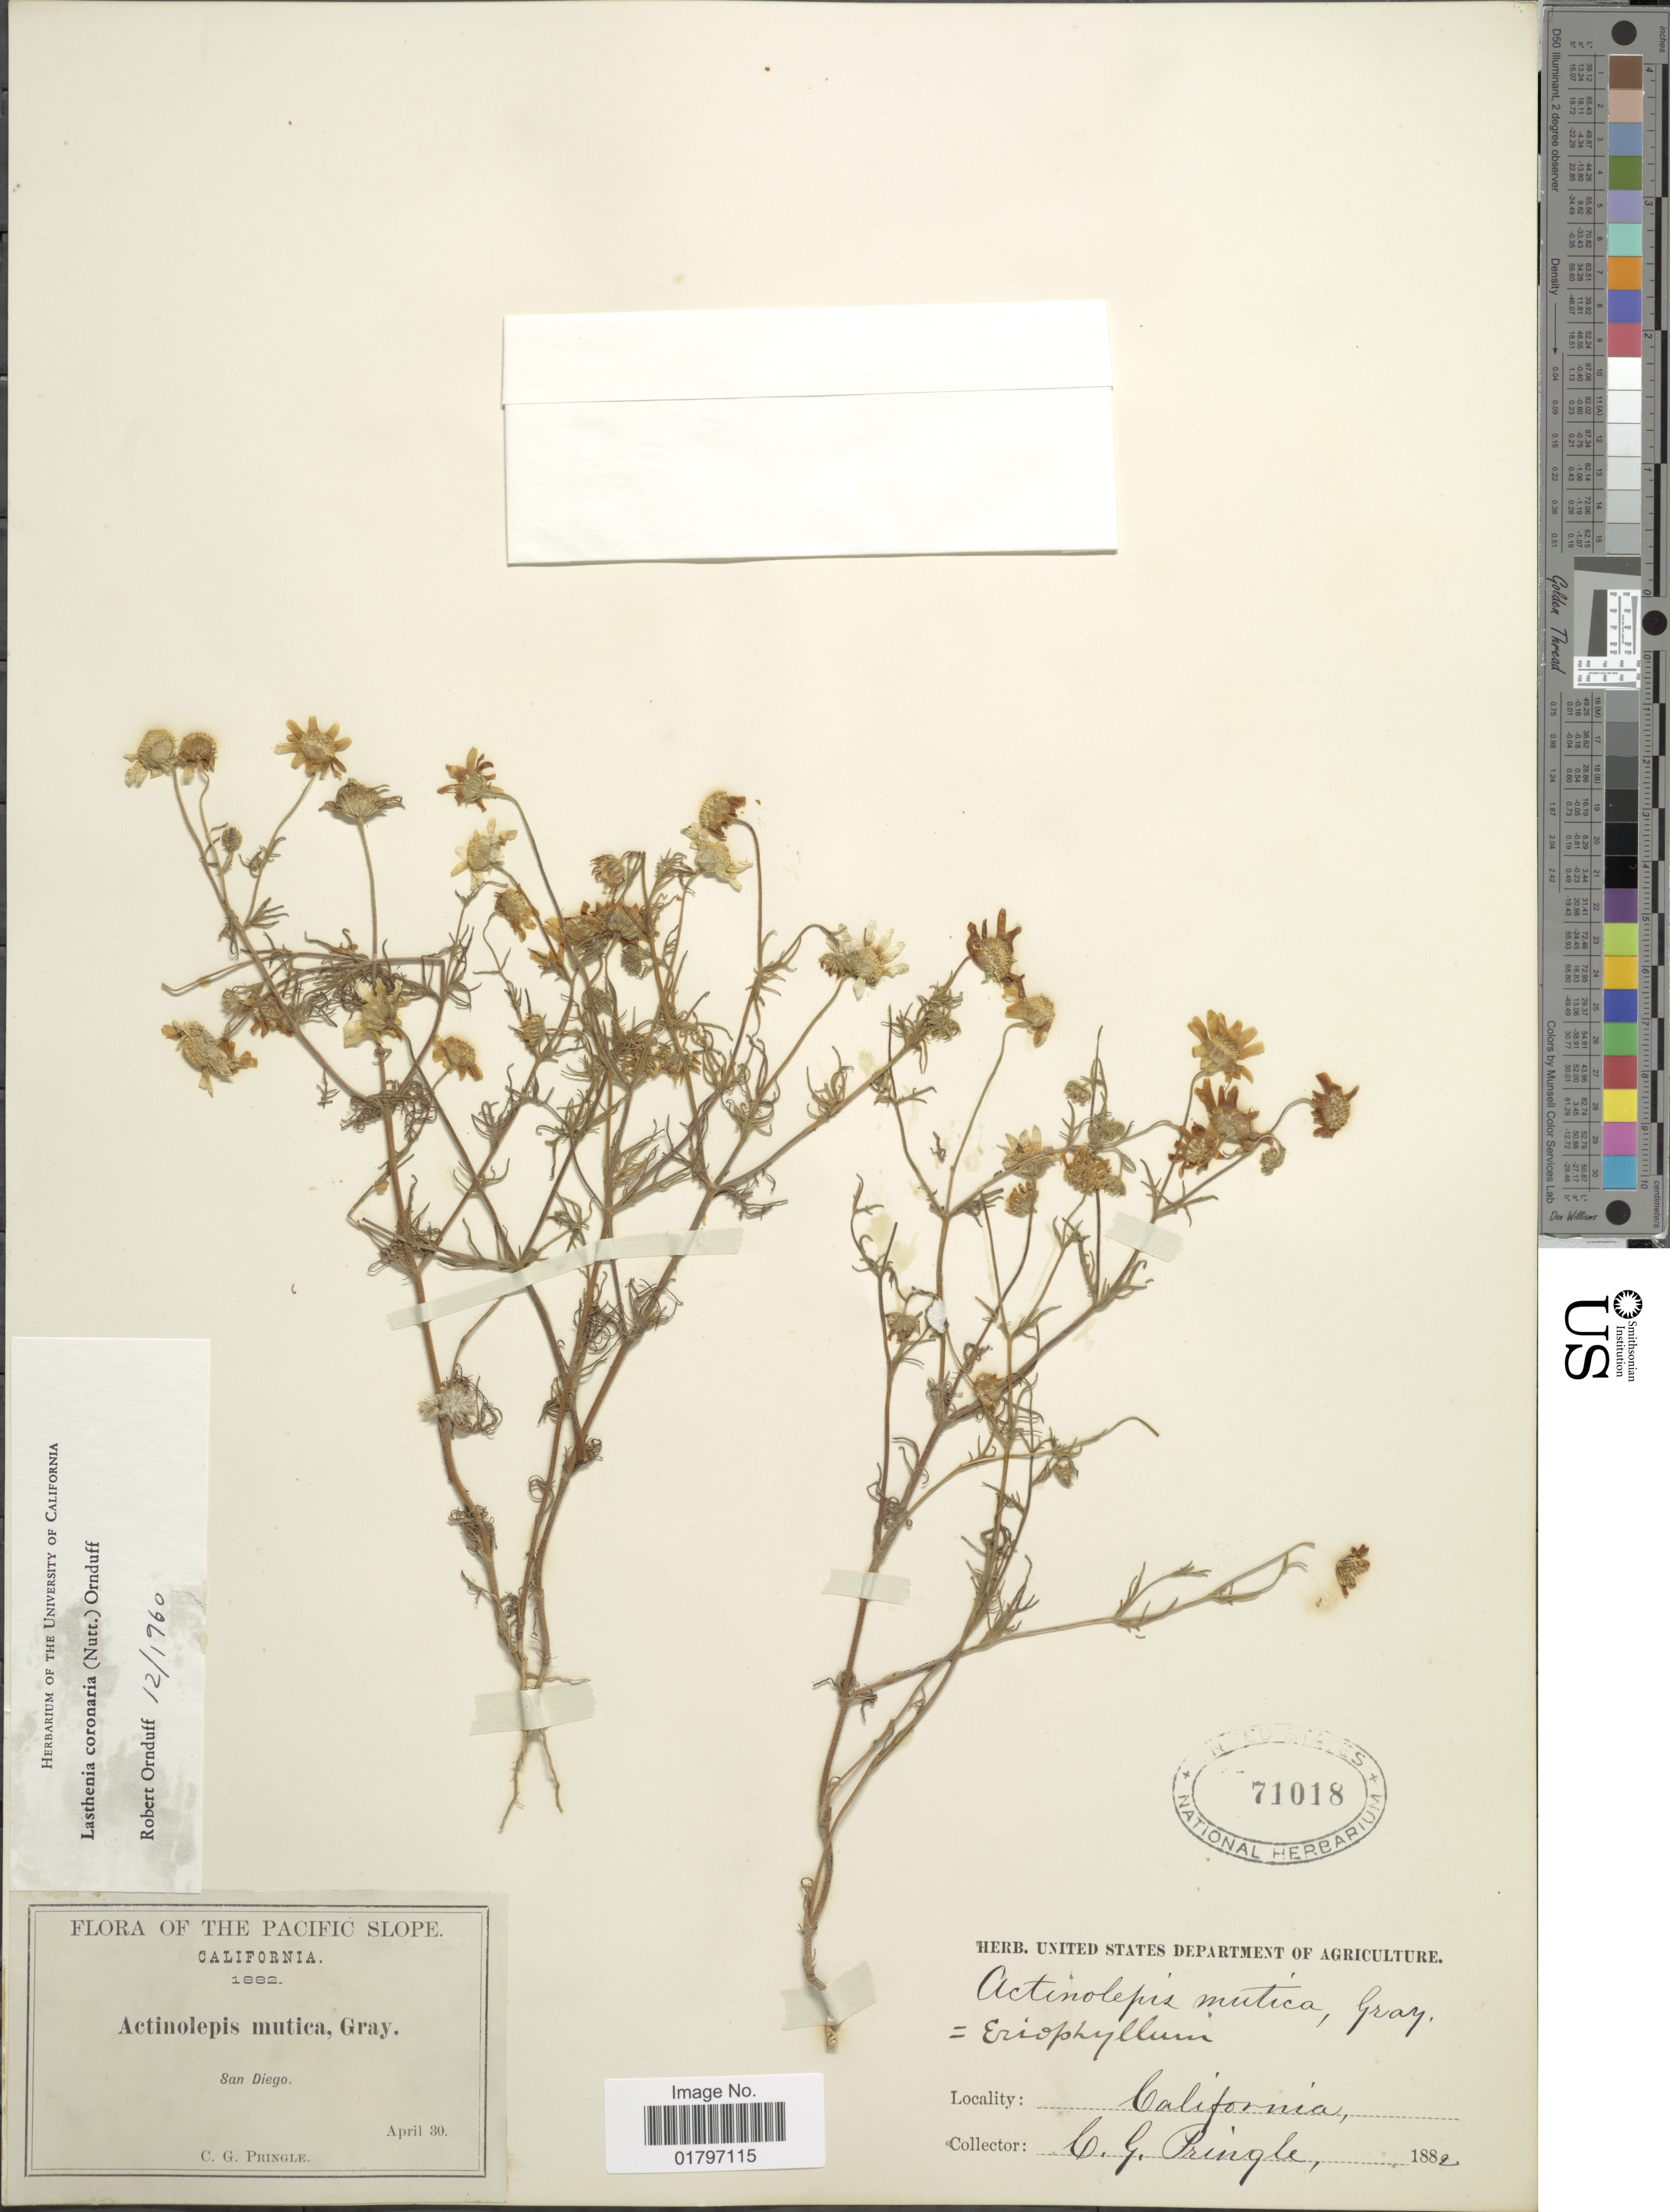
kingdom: Plantae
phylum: Tracheophyta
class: Magnoliopsida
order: Asterales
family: Asteraceae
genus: Lasthenia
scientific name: Lasthenia coronaria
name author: (Nutt.) Ornduff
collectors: C. G. Pringle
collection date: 1882-04-30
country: United States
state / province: California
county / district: San Diego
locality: Pacific Slope. San Diego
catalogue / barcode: US 71018